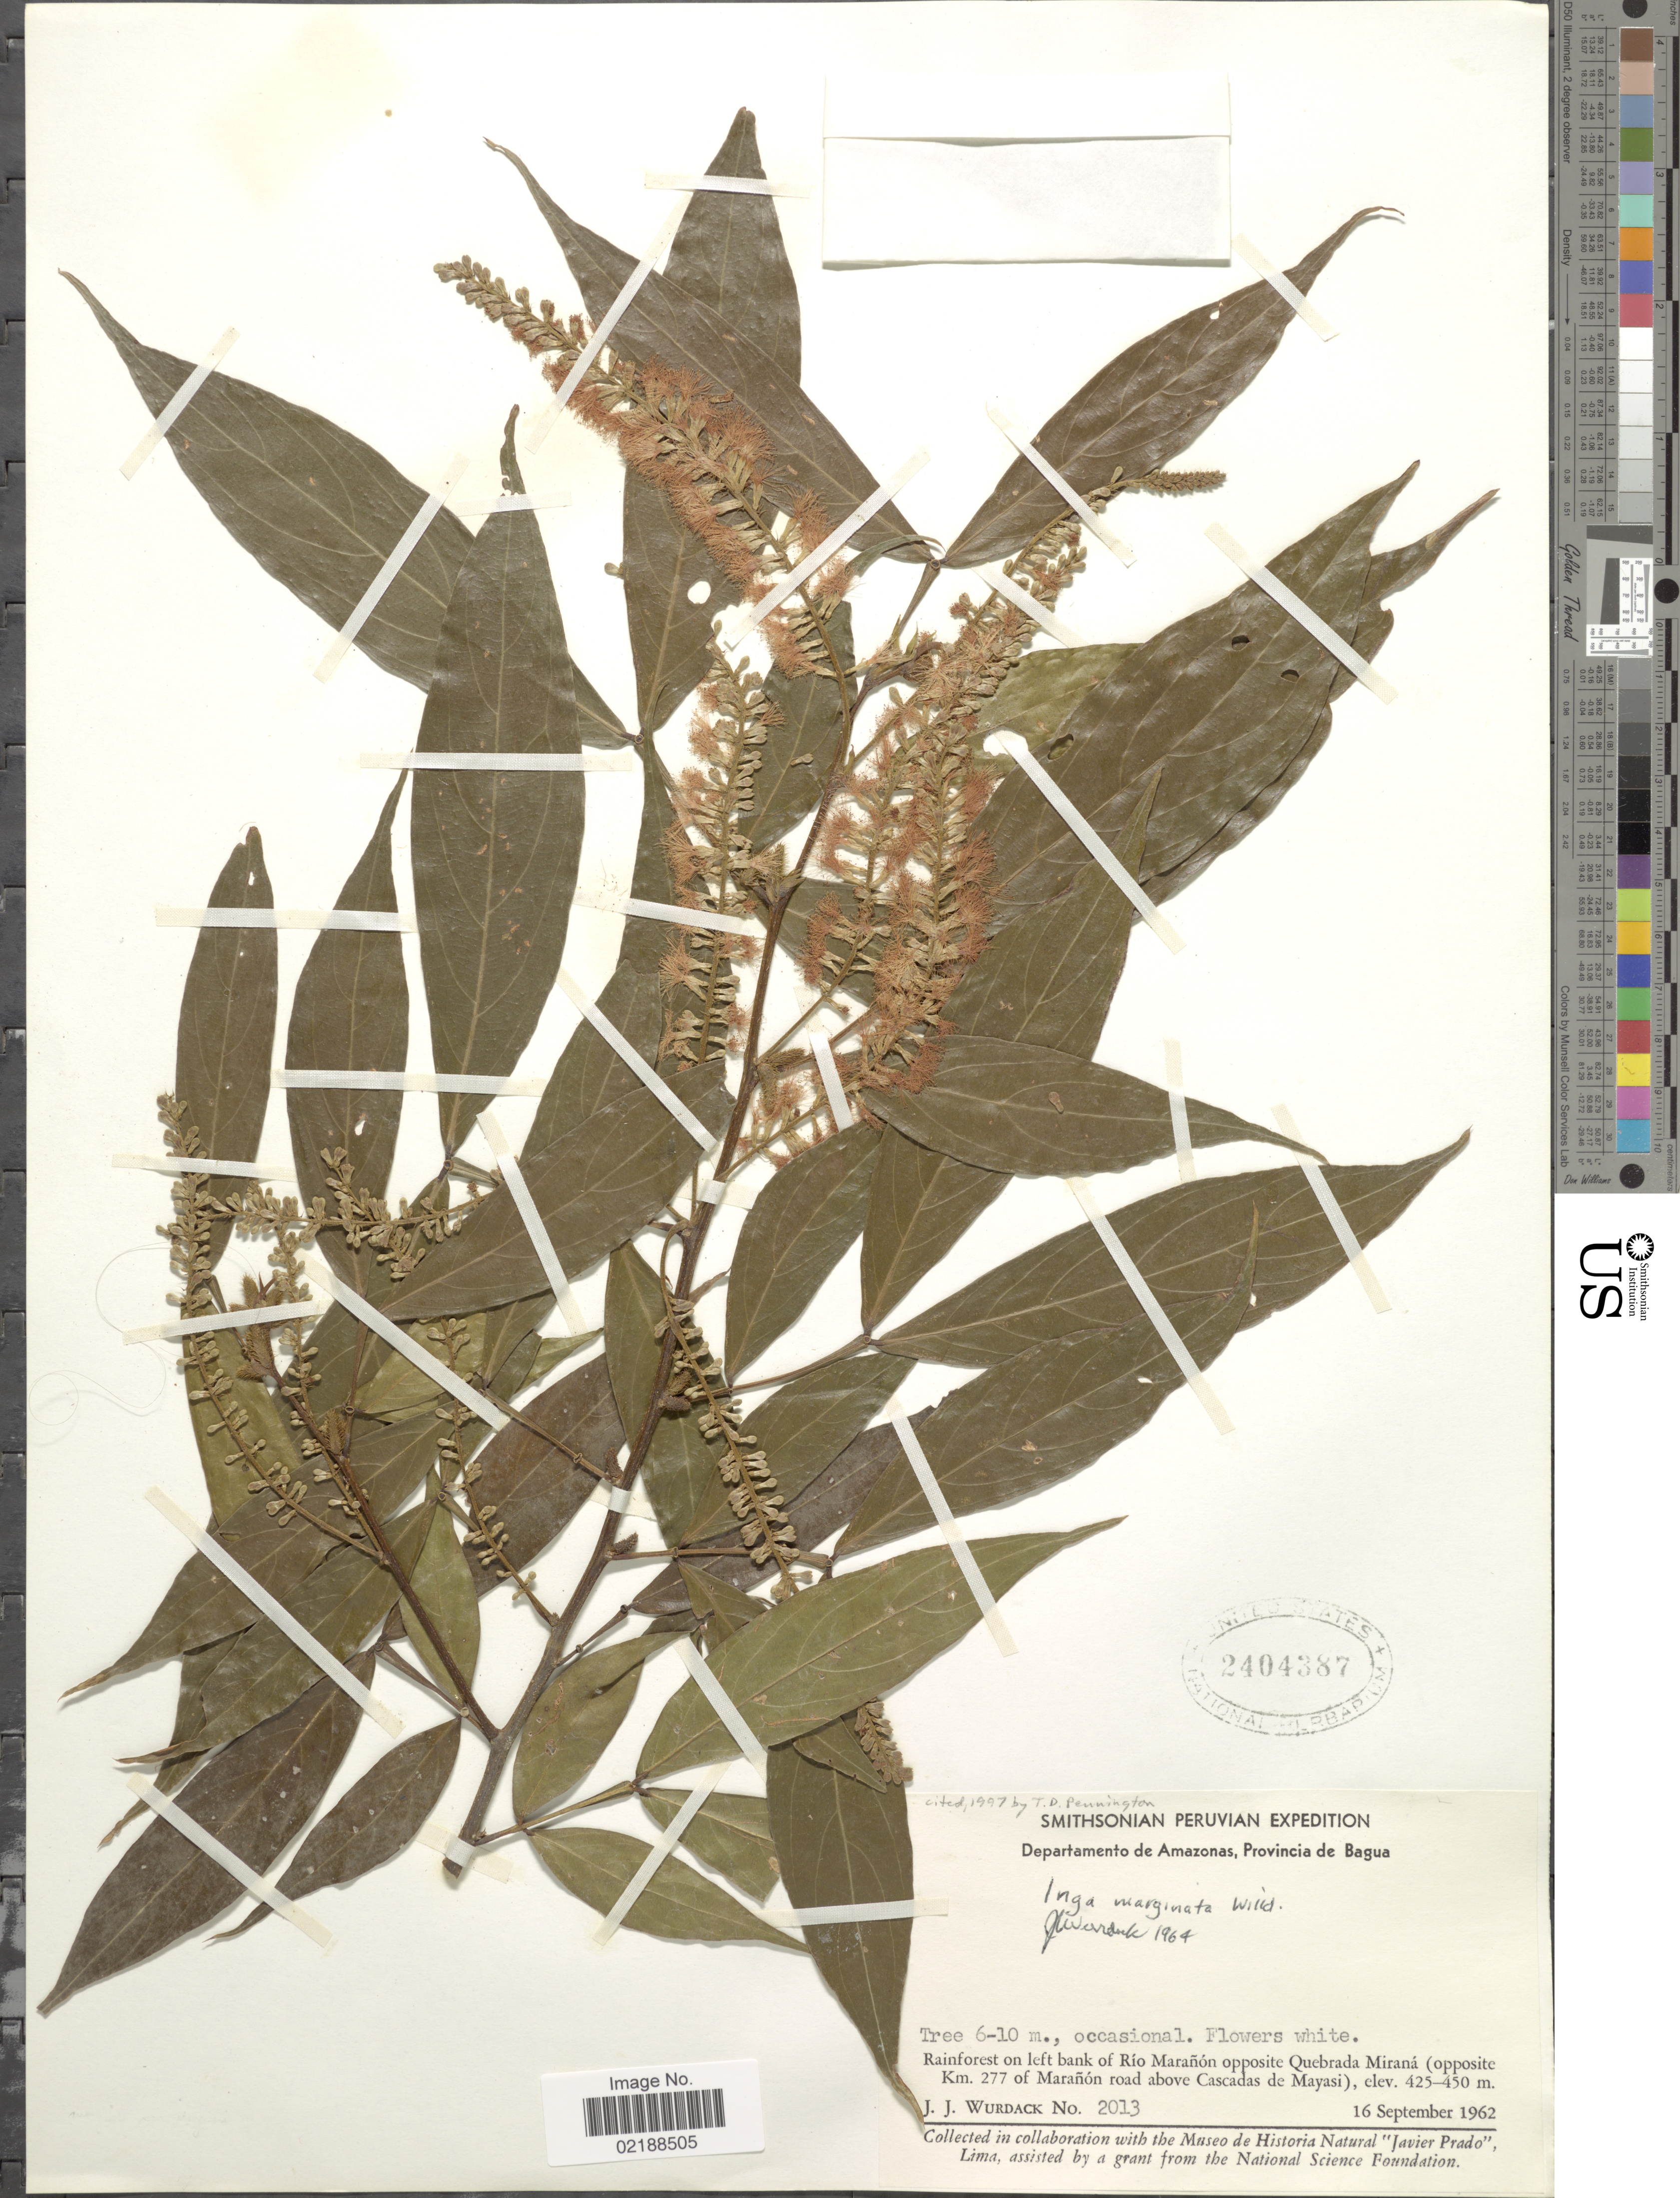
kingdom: Plantae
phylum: Tracheophyta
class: Magnoliopsida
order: Fabales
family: Fabaceae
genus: Inga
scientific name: Inga marginata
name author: Willd.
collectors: J. J. Wurdack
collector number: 2013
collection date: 1962-09-16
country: Peru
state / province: Amazonas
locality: Departamento de Amazonas, Provincia de Bagua, Rainforest on left bank of Río Marañón opposite Quebrada Miraná (ooposite Km. 277 of Marañón road above Cascadas de Mayasi)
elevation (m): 425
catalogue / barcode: US 2404387